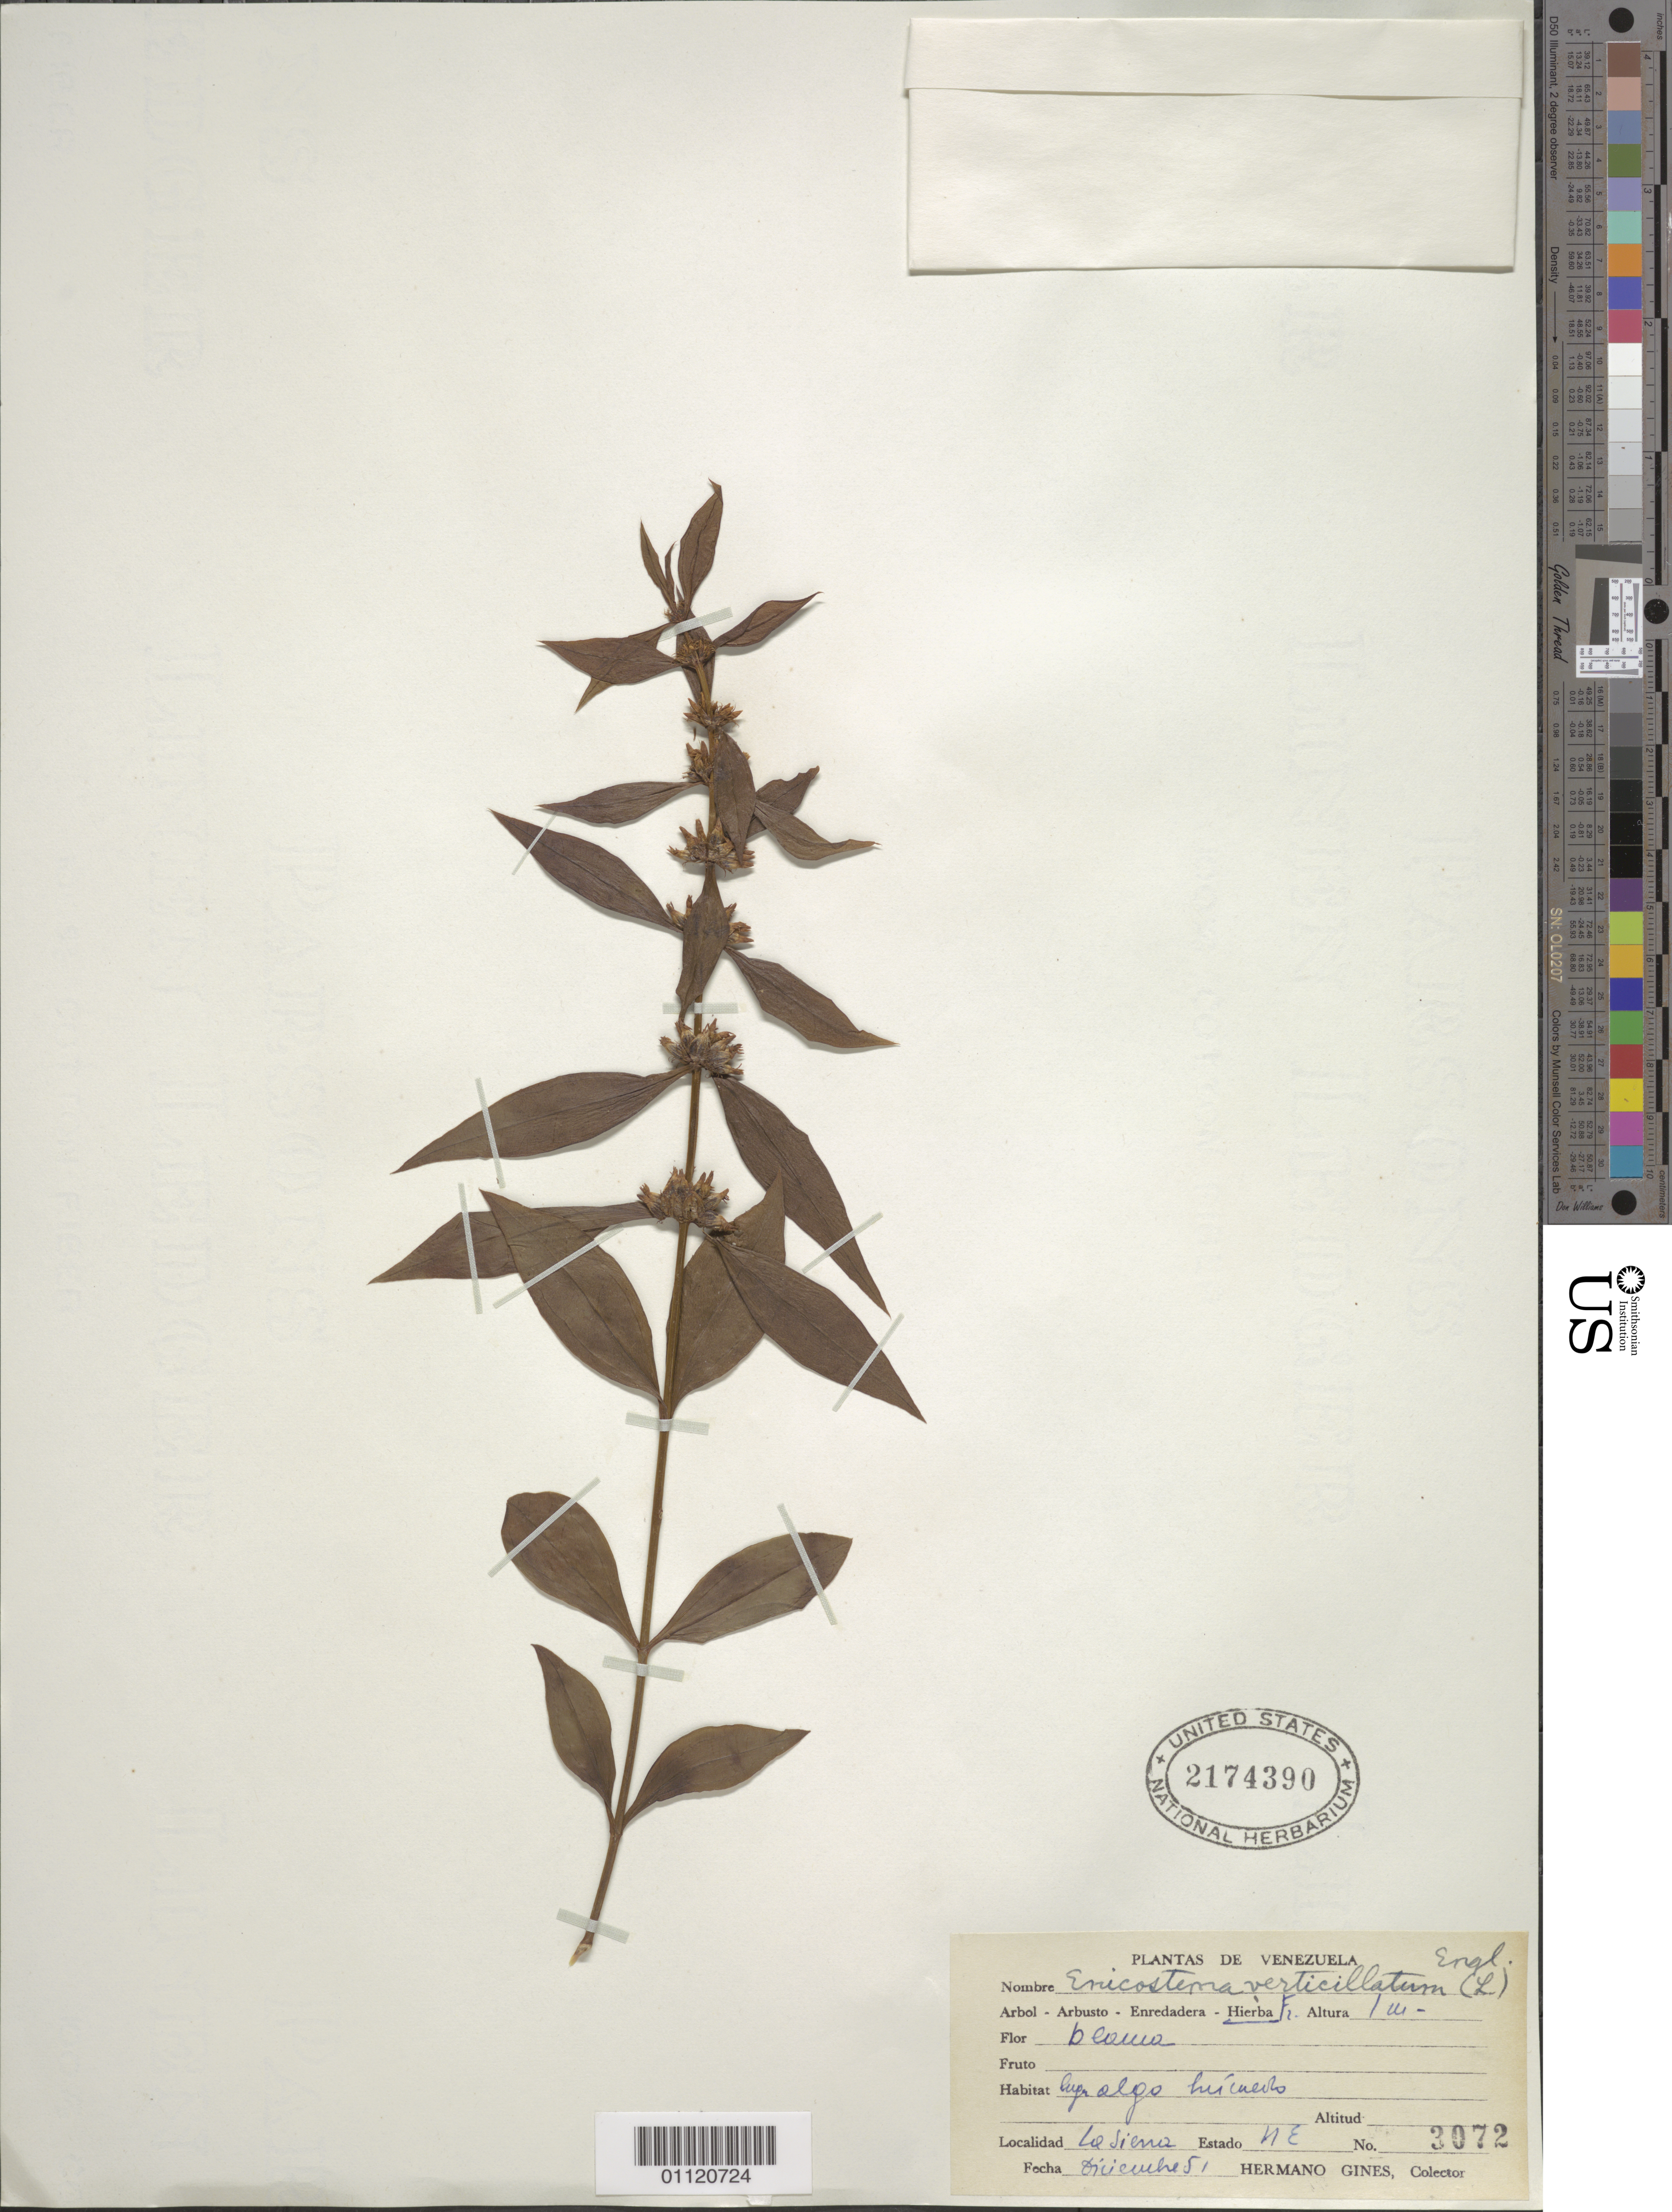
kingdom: Plantae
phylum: Tracheophyta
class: Magnoliopsida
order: Gentianales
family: Gentianaceae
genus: Enicostema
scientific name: Enicostema verticillatum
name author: (L.) Engl.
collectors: Bro. Gines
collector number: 3072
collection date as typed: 01 Dec 1951 to 31 Dec 1951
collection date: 1951-12-01/1951-12-31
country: Venezuela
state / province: Nueva Esparta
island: Margarita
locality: La Sierra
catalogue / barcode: US 2174390